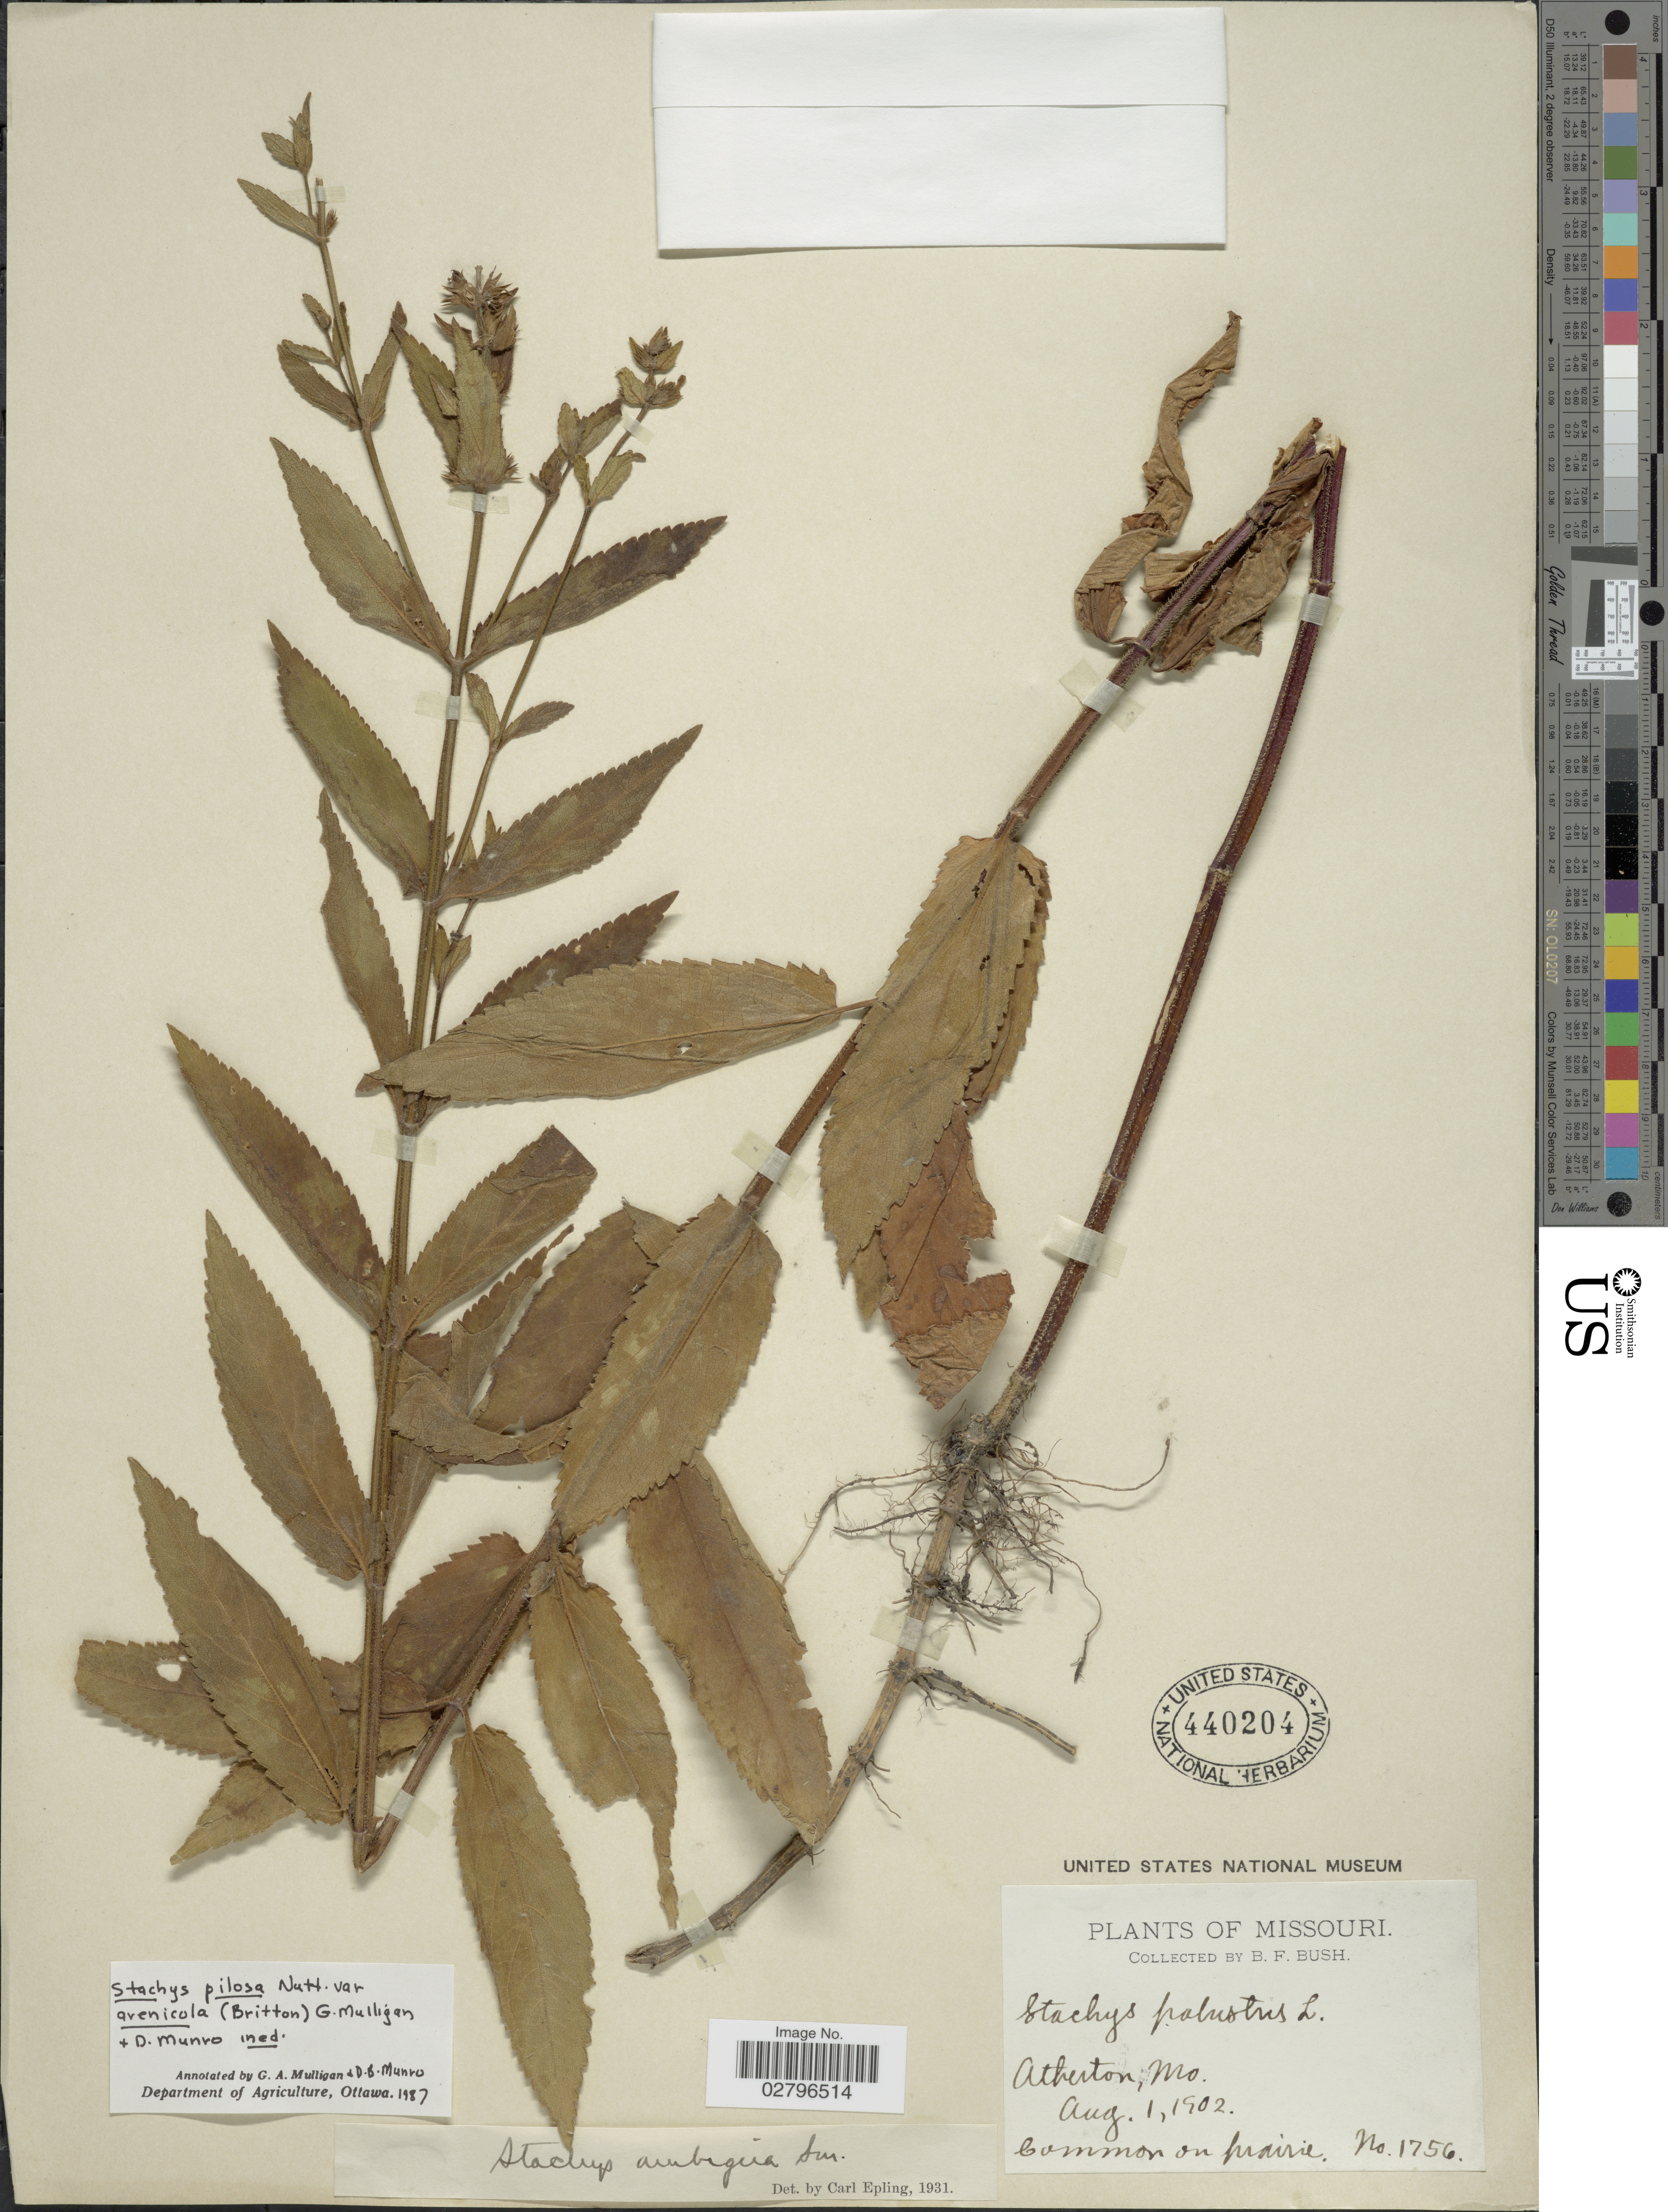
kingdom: Plantae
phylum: Tracheophyta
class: Magnoliopsida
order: Lamiales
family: Lamiaceae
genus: Stachys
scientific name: Stachys palustris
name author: L.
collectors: B. F. Bush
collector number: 1756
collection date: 1902-08-01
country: United States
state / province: Missouri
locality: Atherton.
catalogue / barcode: US 440204